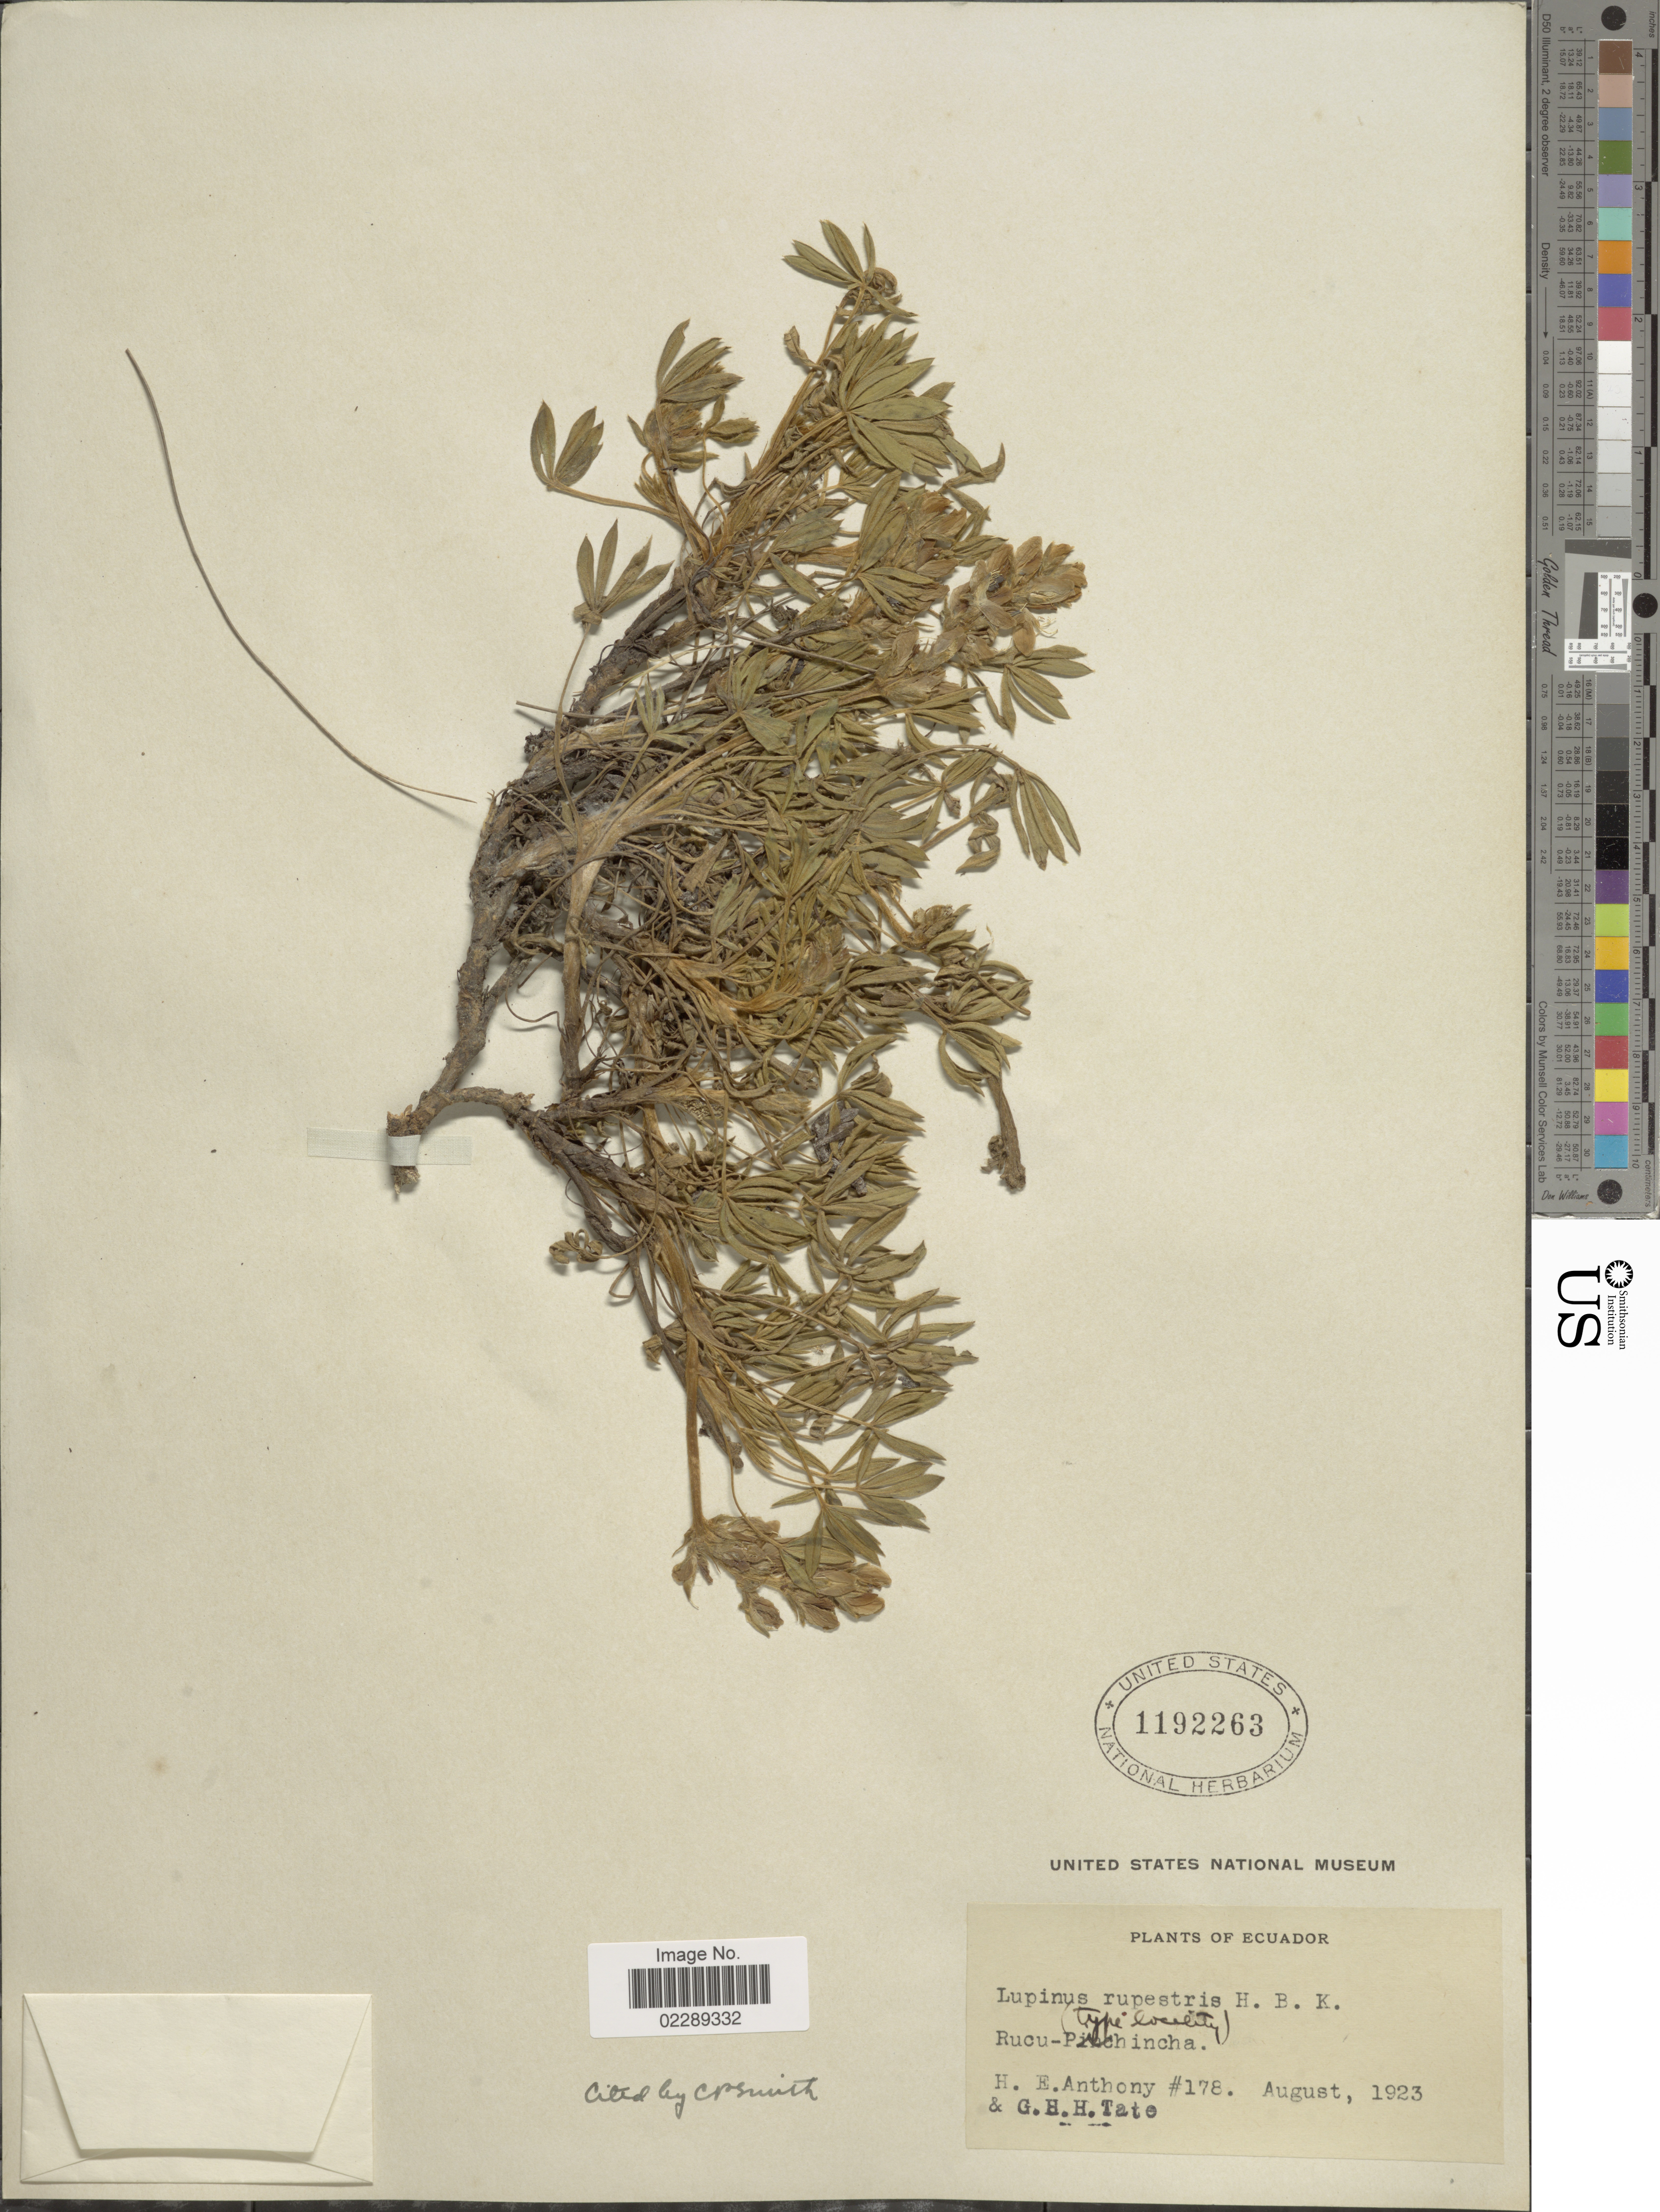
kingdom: Plantae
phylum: Tracheophyta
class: Magnoliopsida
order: Fabales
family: Fabaceae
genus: Lupinus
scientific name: Lupinus rupestris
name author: Kunth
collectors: H. E. Anthony & G. H. H.Tate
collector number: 178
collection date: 1923-08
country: Ecuador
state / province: Pichincha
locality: Rucu - Pichincha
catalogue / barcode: US 1192263